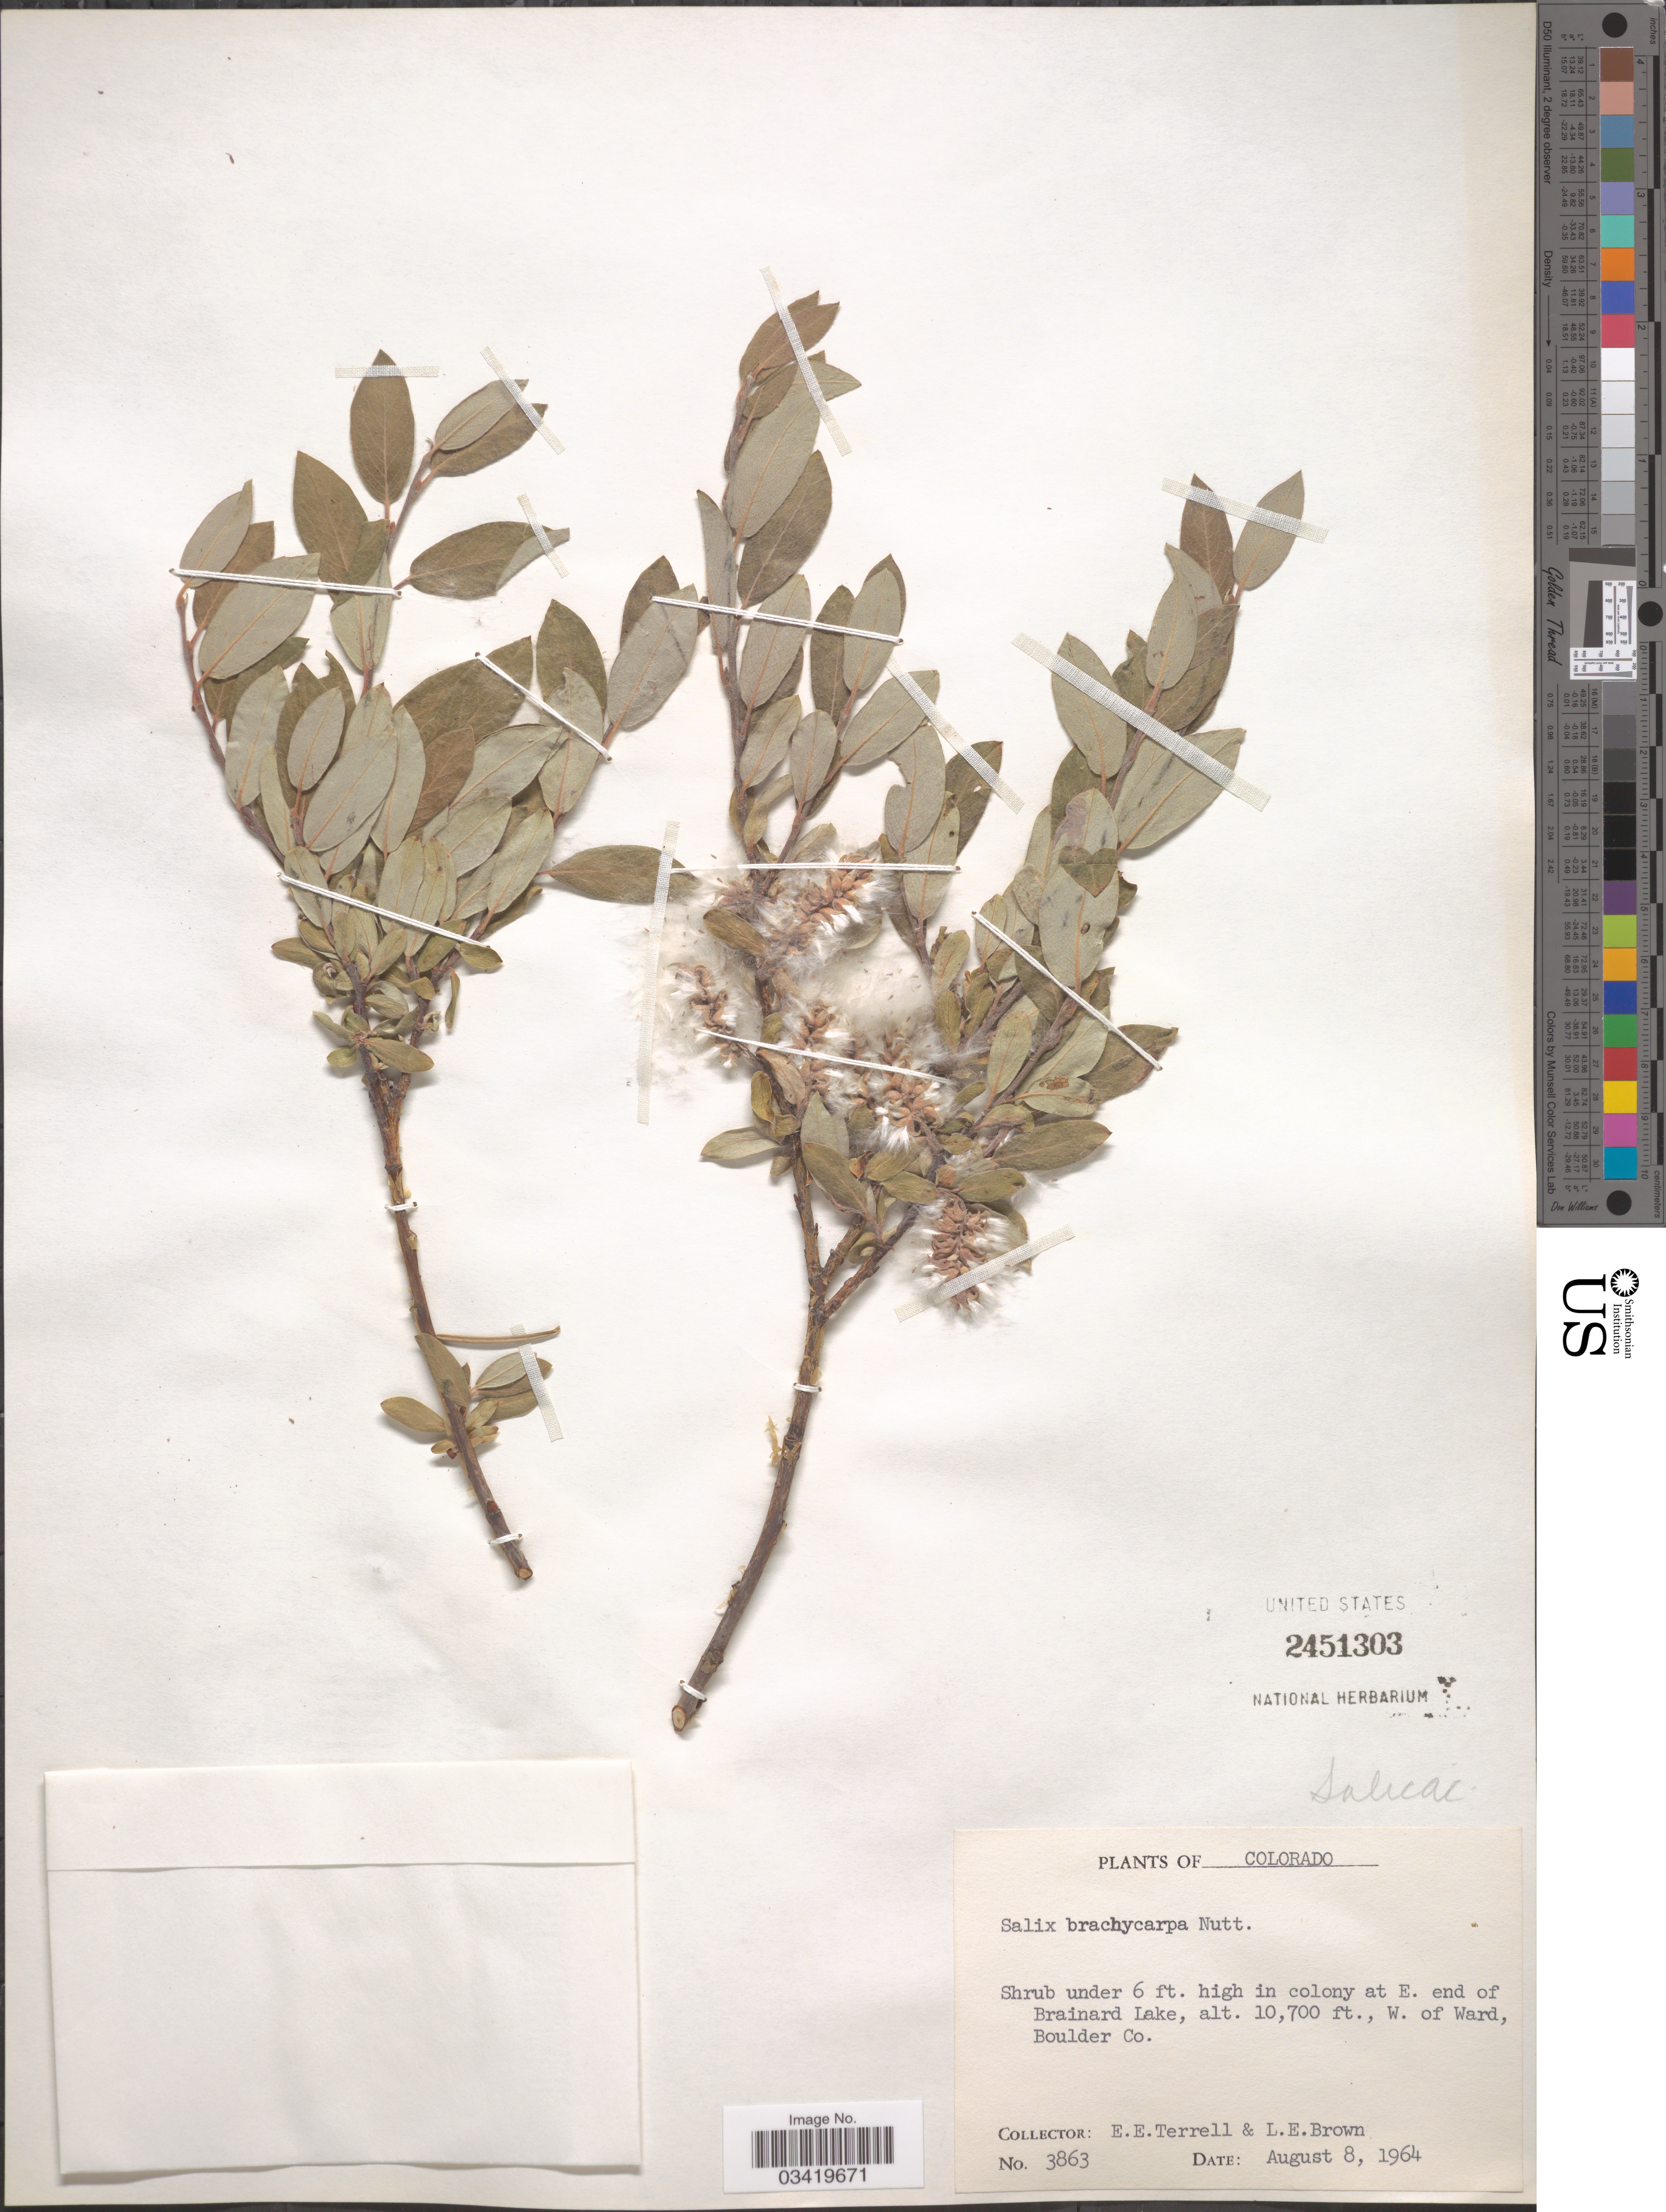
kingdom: Plantae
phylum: Tracheophyta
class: Magnoliopsida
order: Malpighiales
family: Salicaceae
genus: Salix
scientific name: Salix brachycarpa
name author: Nutt.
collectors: E. E. Terrell & L. E. Brown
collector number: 3863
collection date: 1964-08-08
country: United States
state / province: Colorado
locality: High in colony at E. end of Brainard Lake, W. of Ward, Boulder Co.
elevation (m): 3261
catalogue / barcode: US 2451303